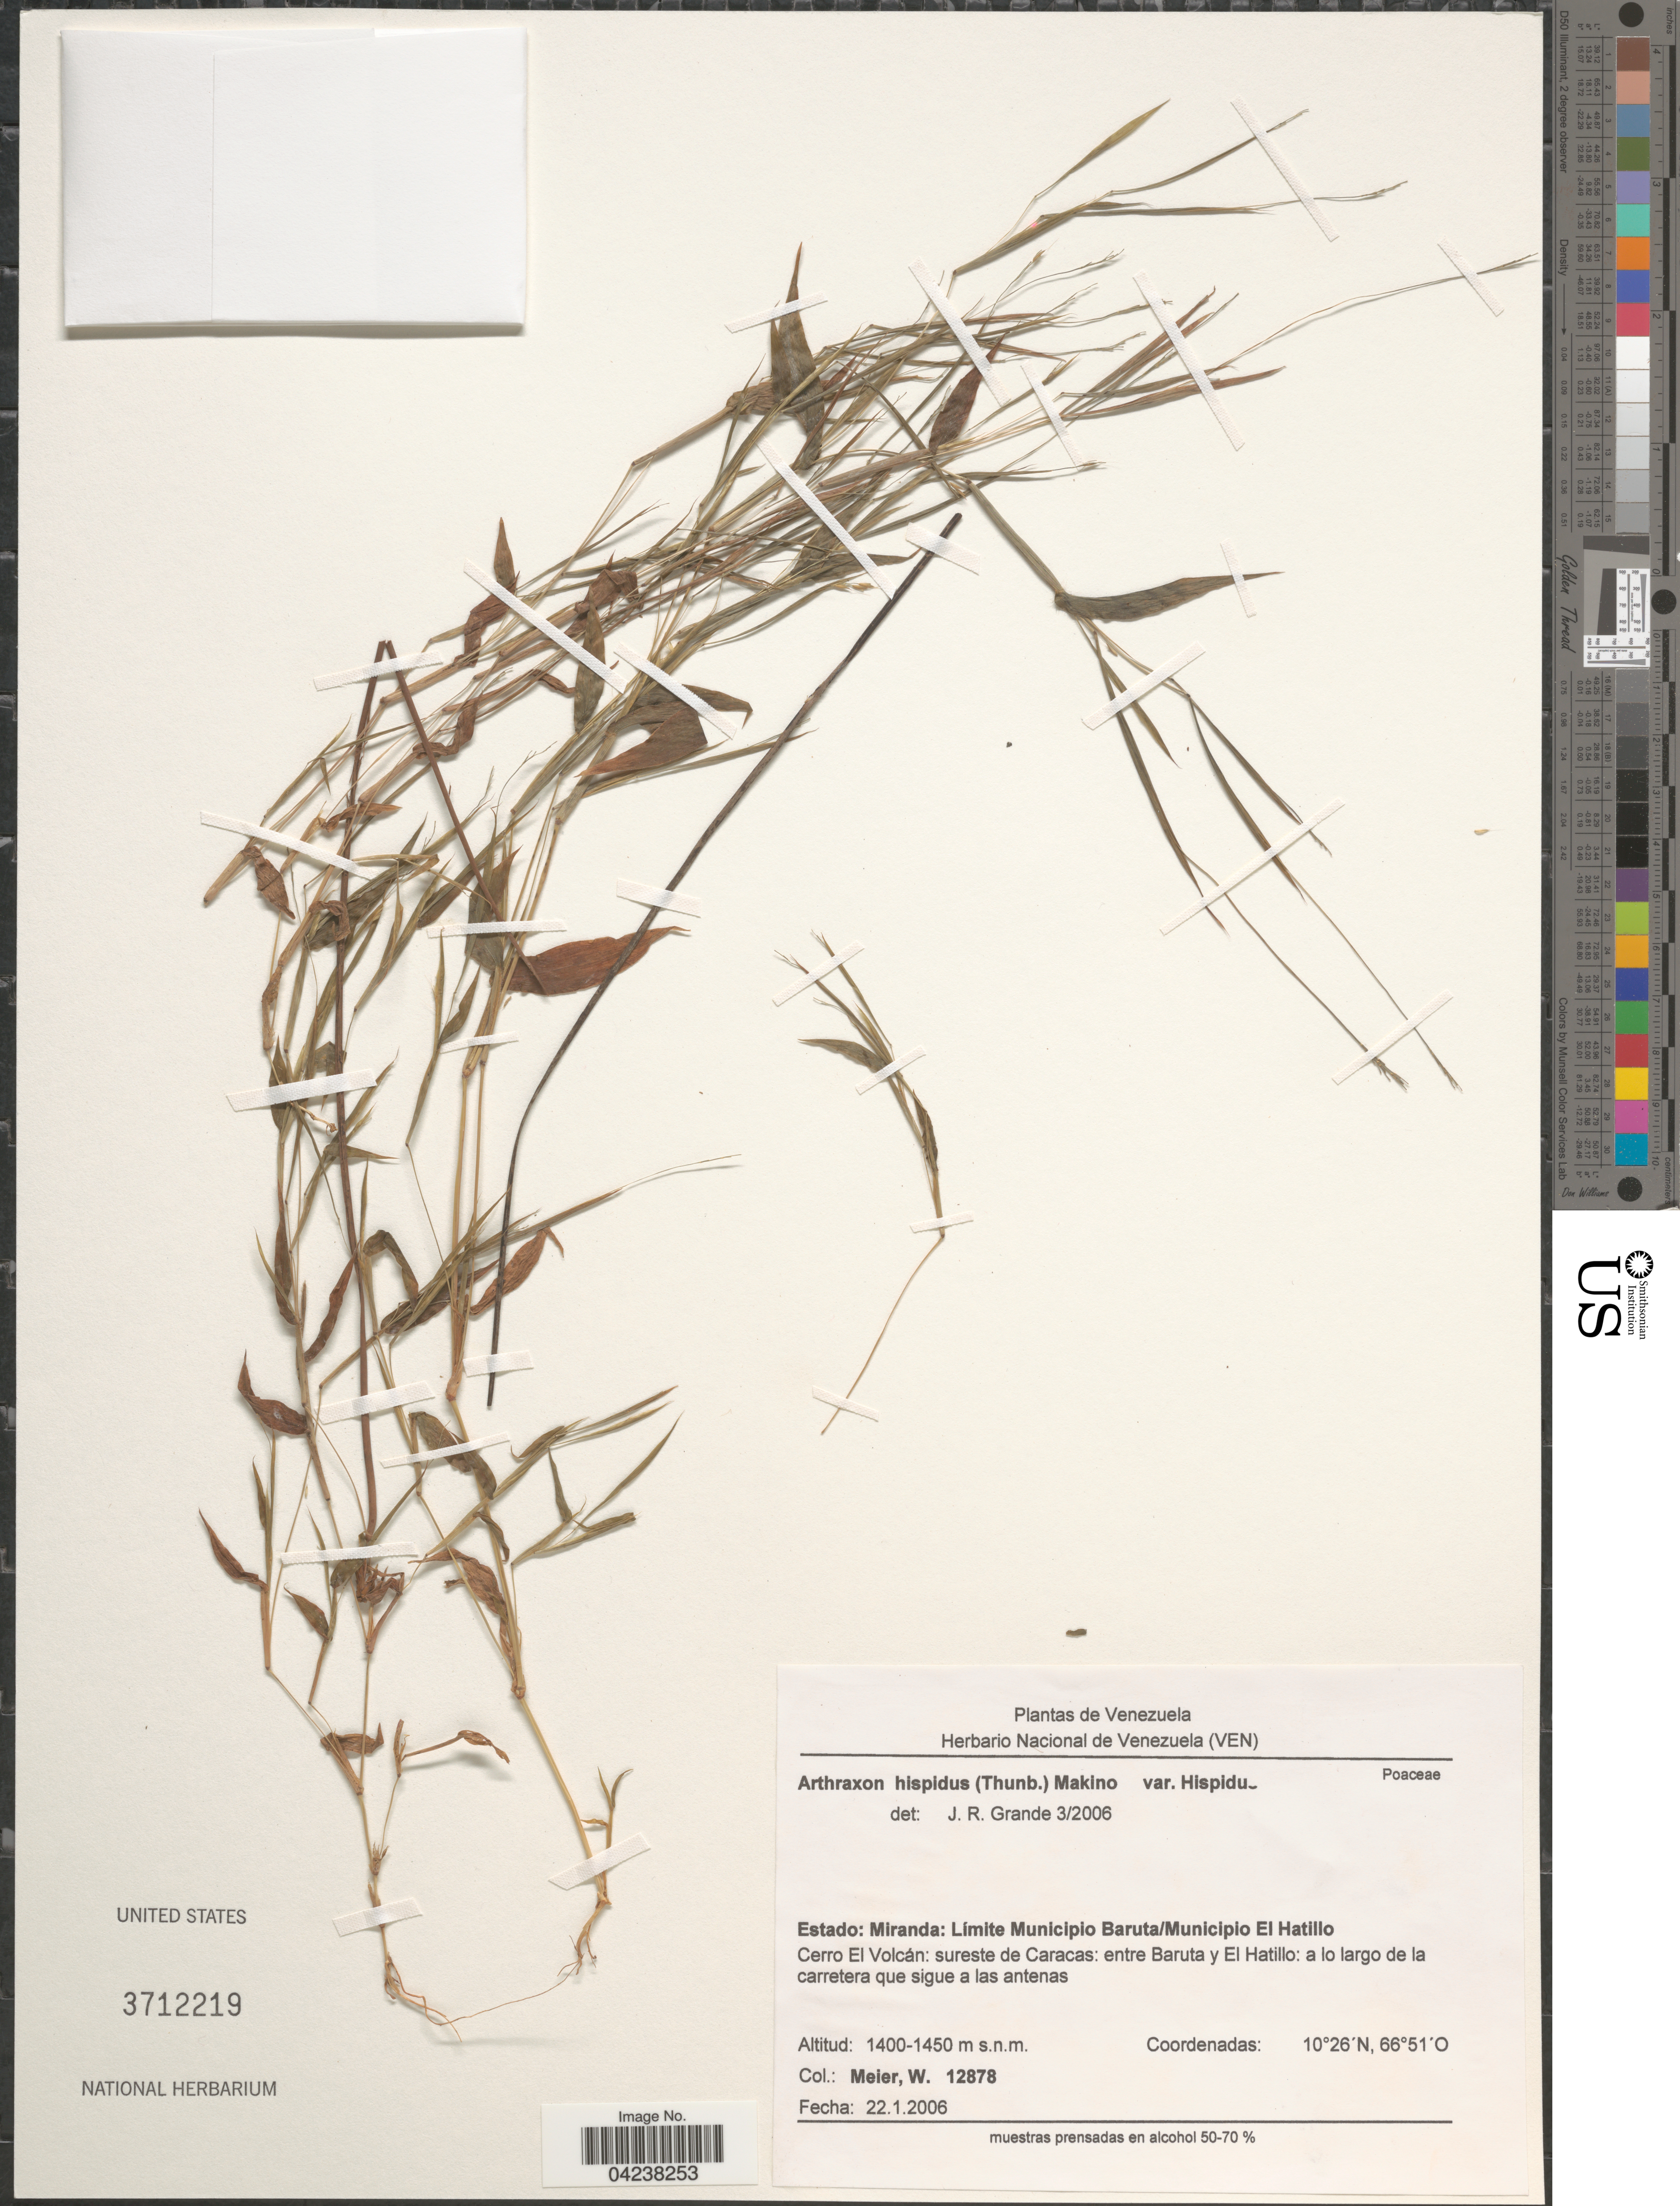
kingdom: Plantae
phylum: Tracheophyta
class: Liliopsida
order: Poales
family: Poaceae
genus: Arthraxon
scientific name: Arthraxon hispidus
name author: (Thunb.) Makino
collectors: W. Meier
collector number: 12878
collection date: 2006-01-22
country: Venezuela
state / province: Miranda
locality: Estado: Miranda: Límite Municipio Baruta.Municipio El Hatillo. Cerro El Volcán: sureste de Caracas: entre Baruta y El Hatillo: a lo largo de la carretera que sigue a las antenas.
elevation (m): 1400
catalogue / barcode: US 3712219